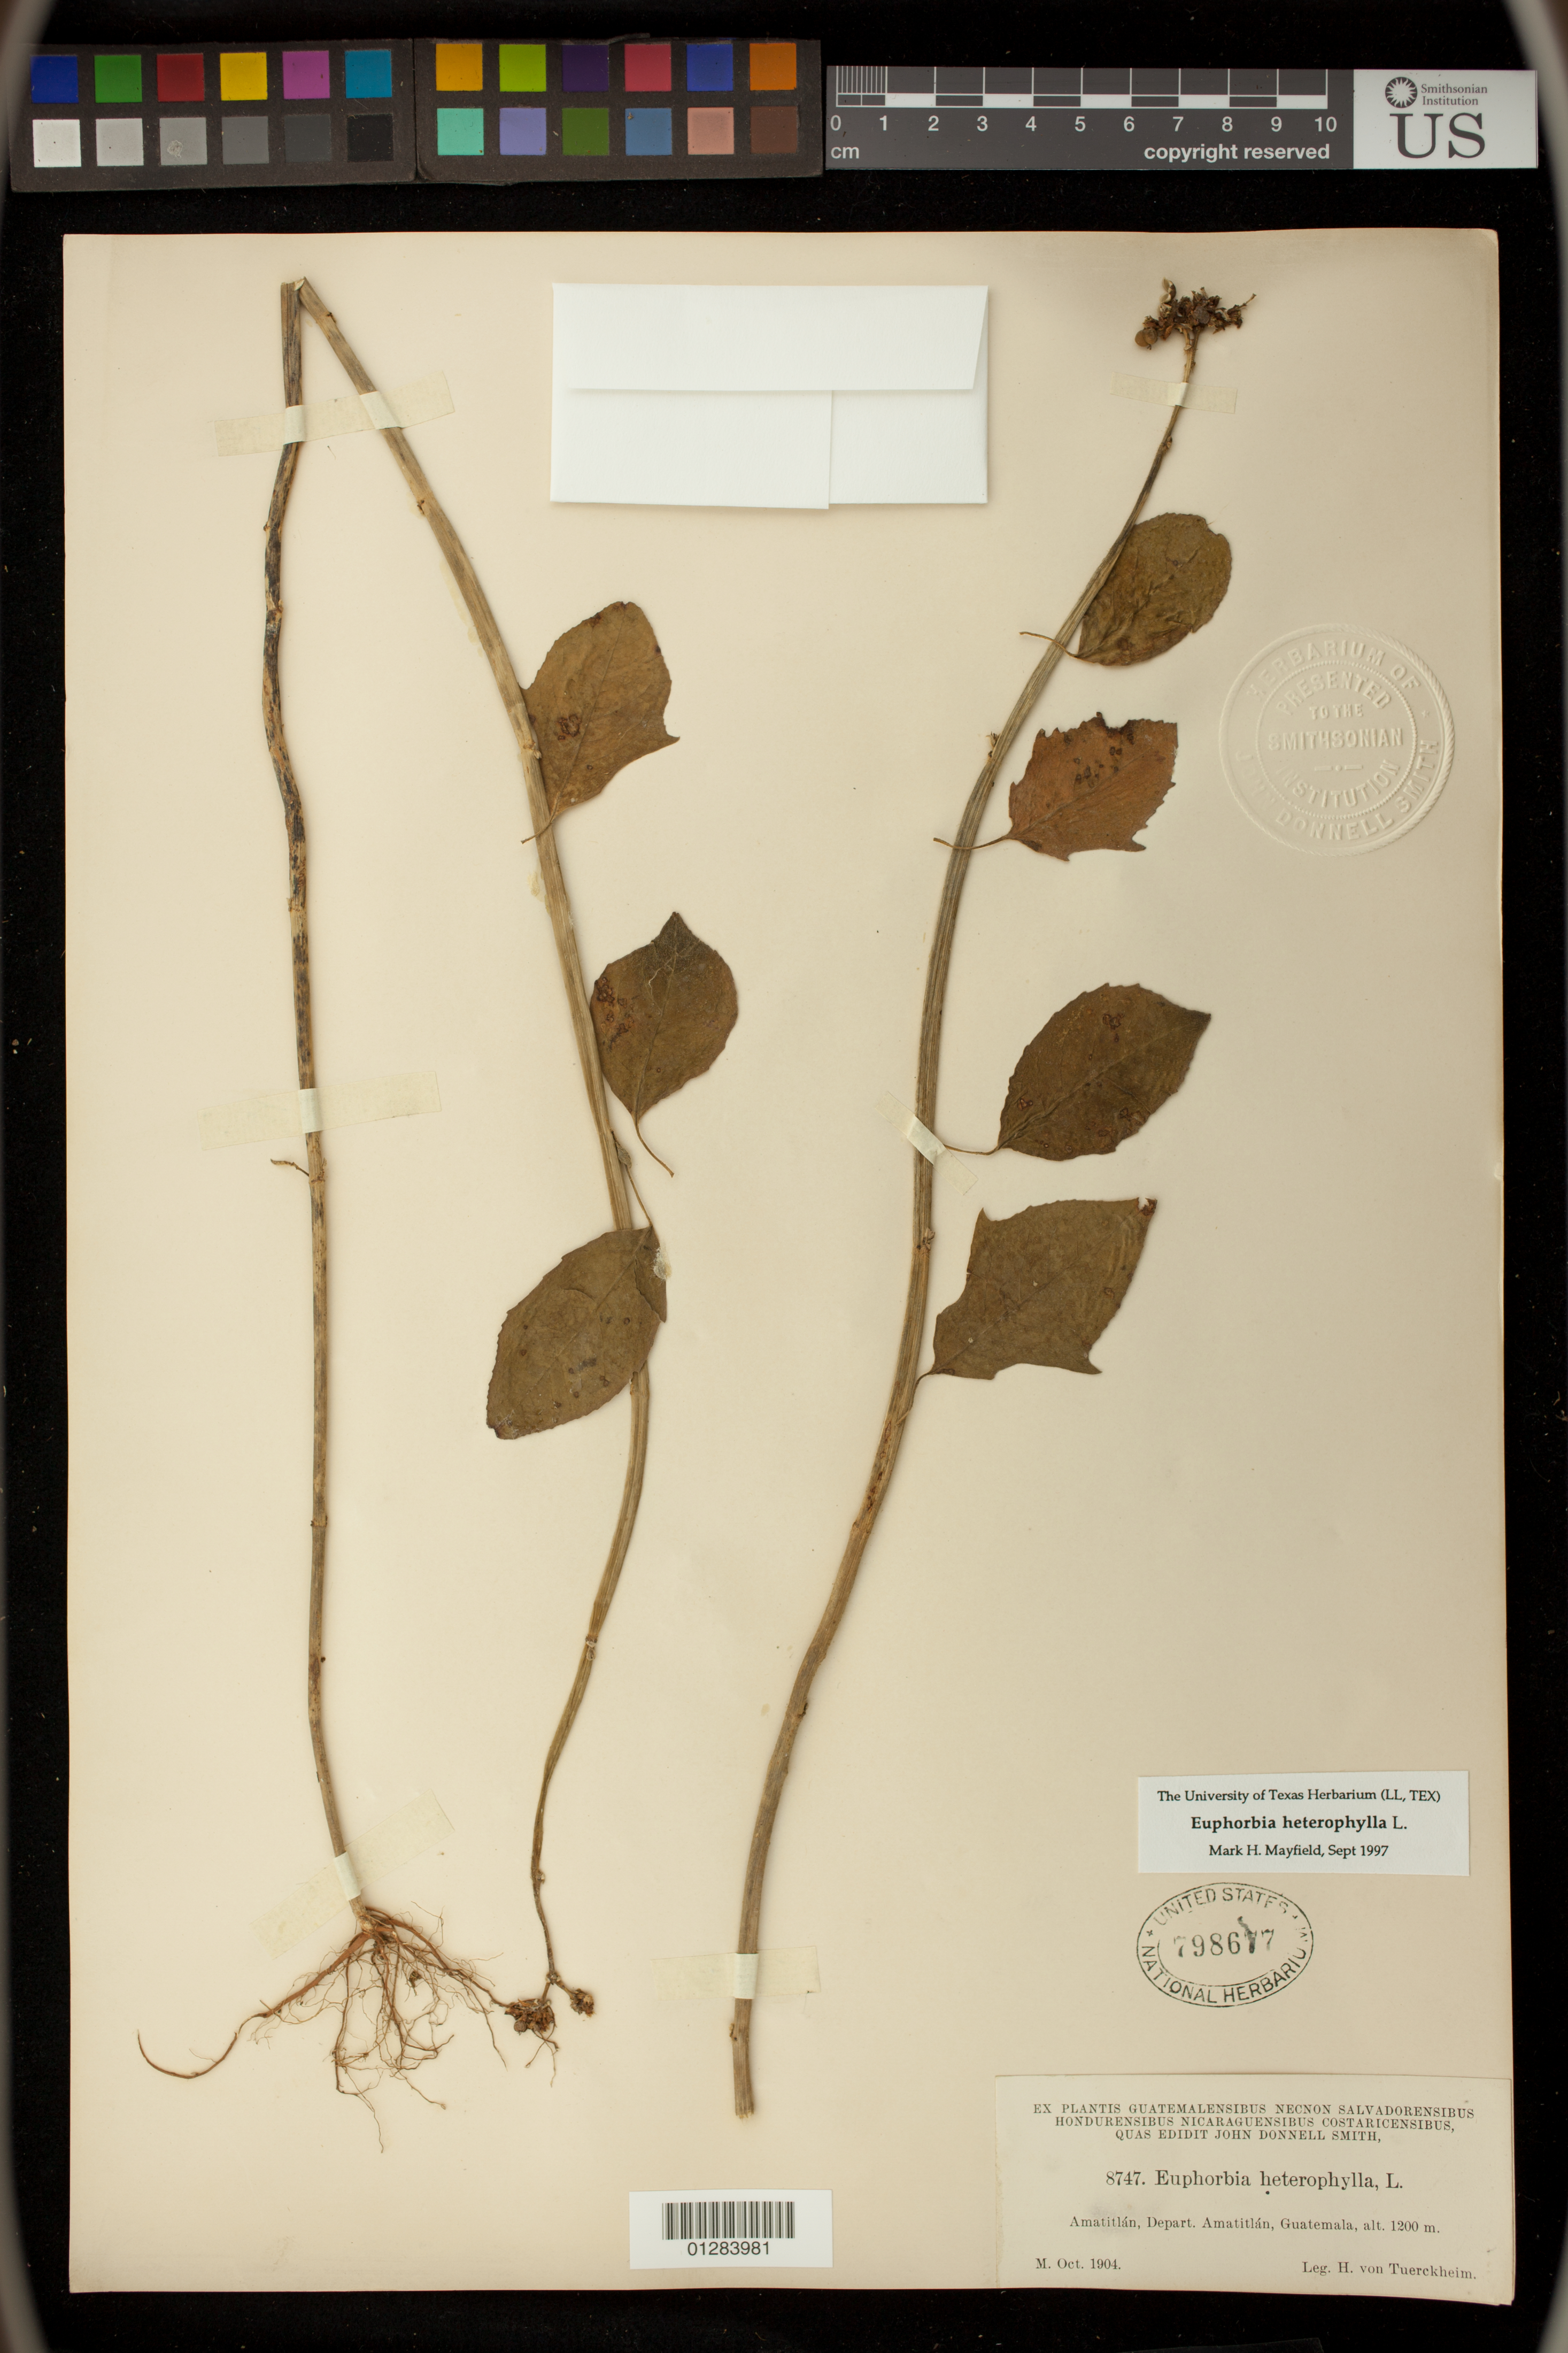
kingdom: Plantae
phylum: Tracheophyta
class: Magnoliopsida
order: Malpighiales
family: Euphorbiaceae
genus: Euphorbia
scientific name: Euphorbia heterophylla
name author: L.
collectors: H. von Tuerckheim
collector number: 8747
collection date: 1904-10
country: Guatemala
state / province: Guatemala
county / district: Amatitlan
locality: Amatitlan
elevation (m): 1200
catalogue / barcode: US 798677